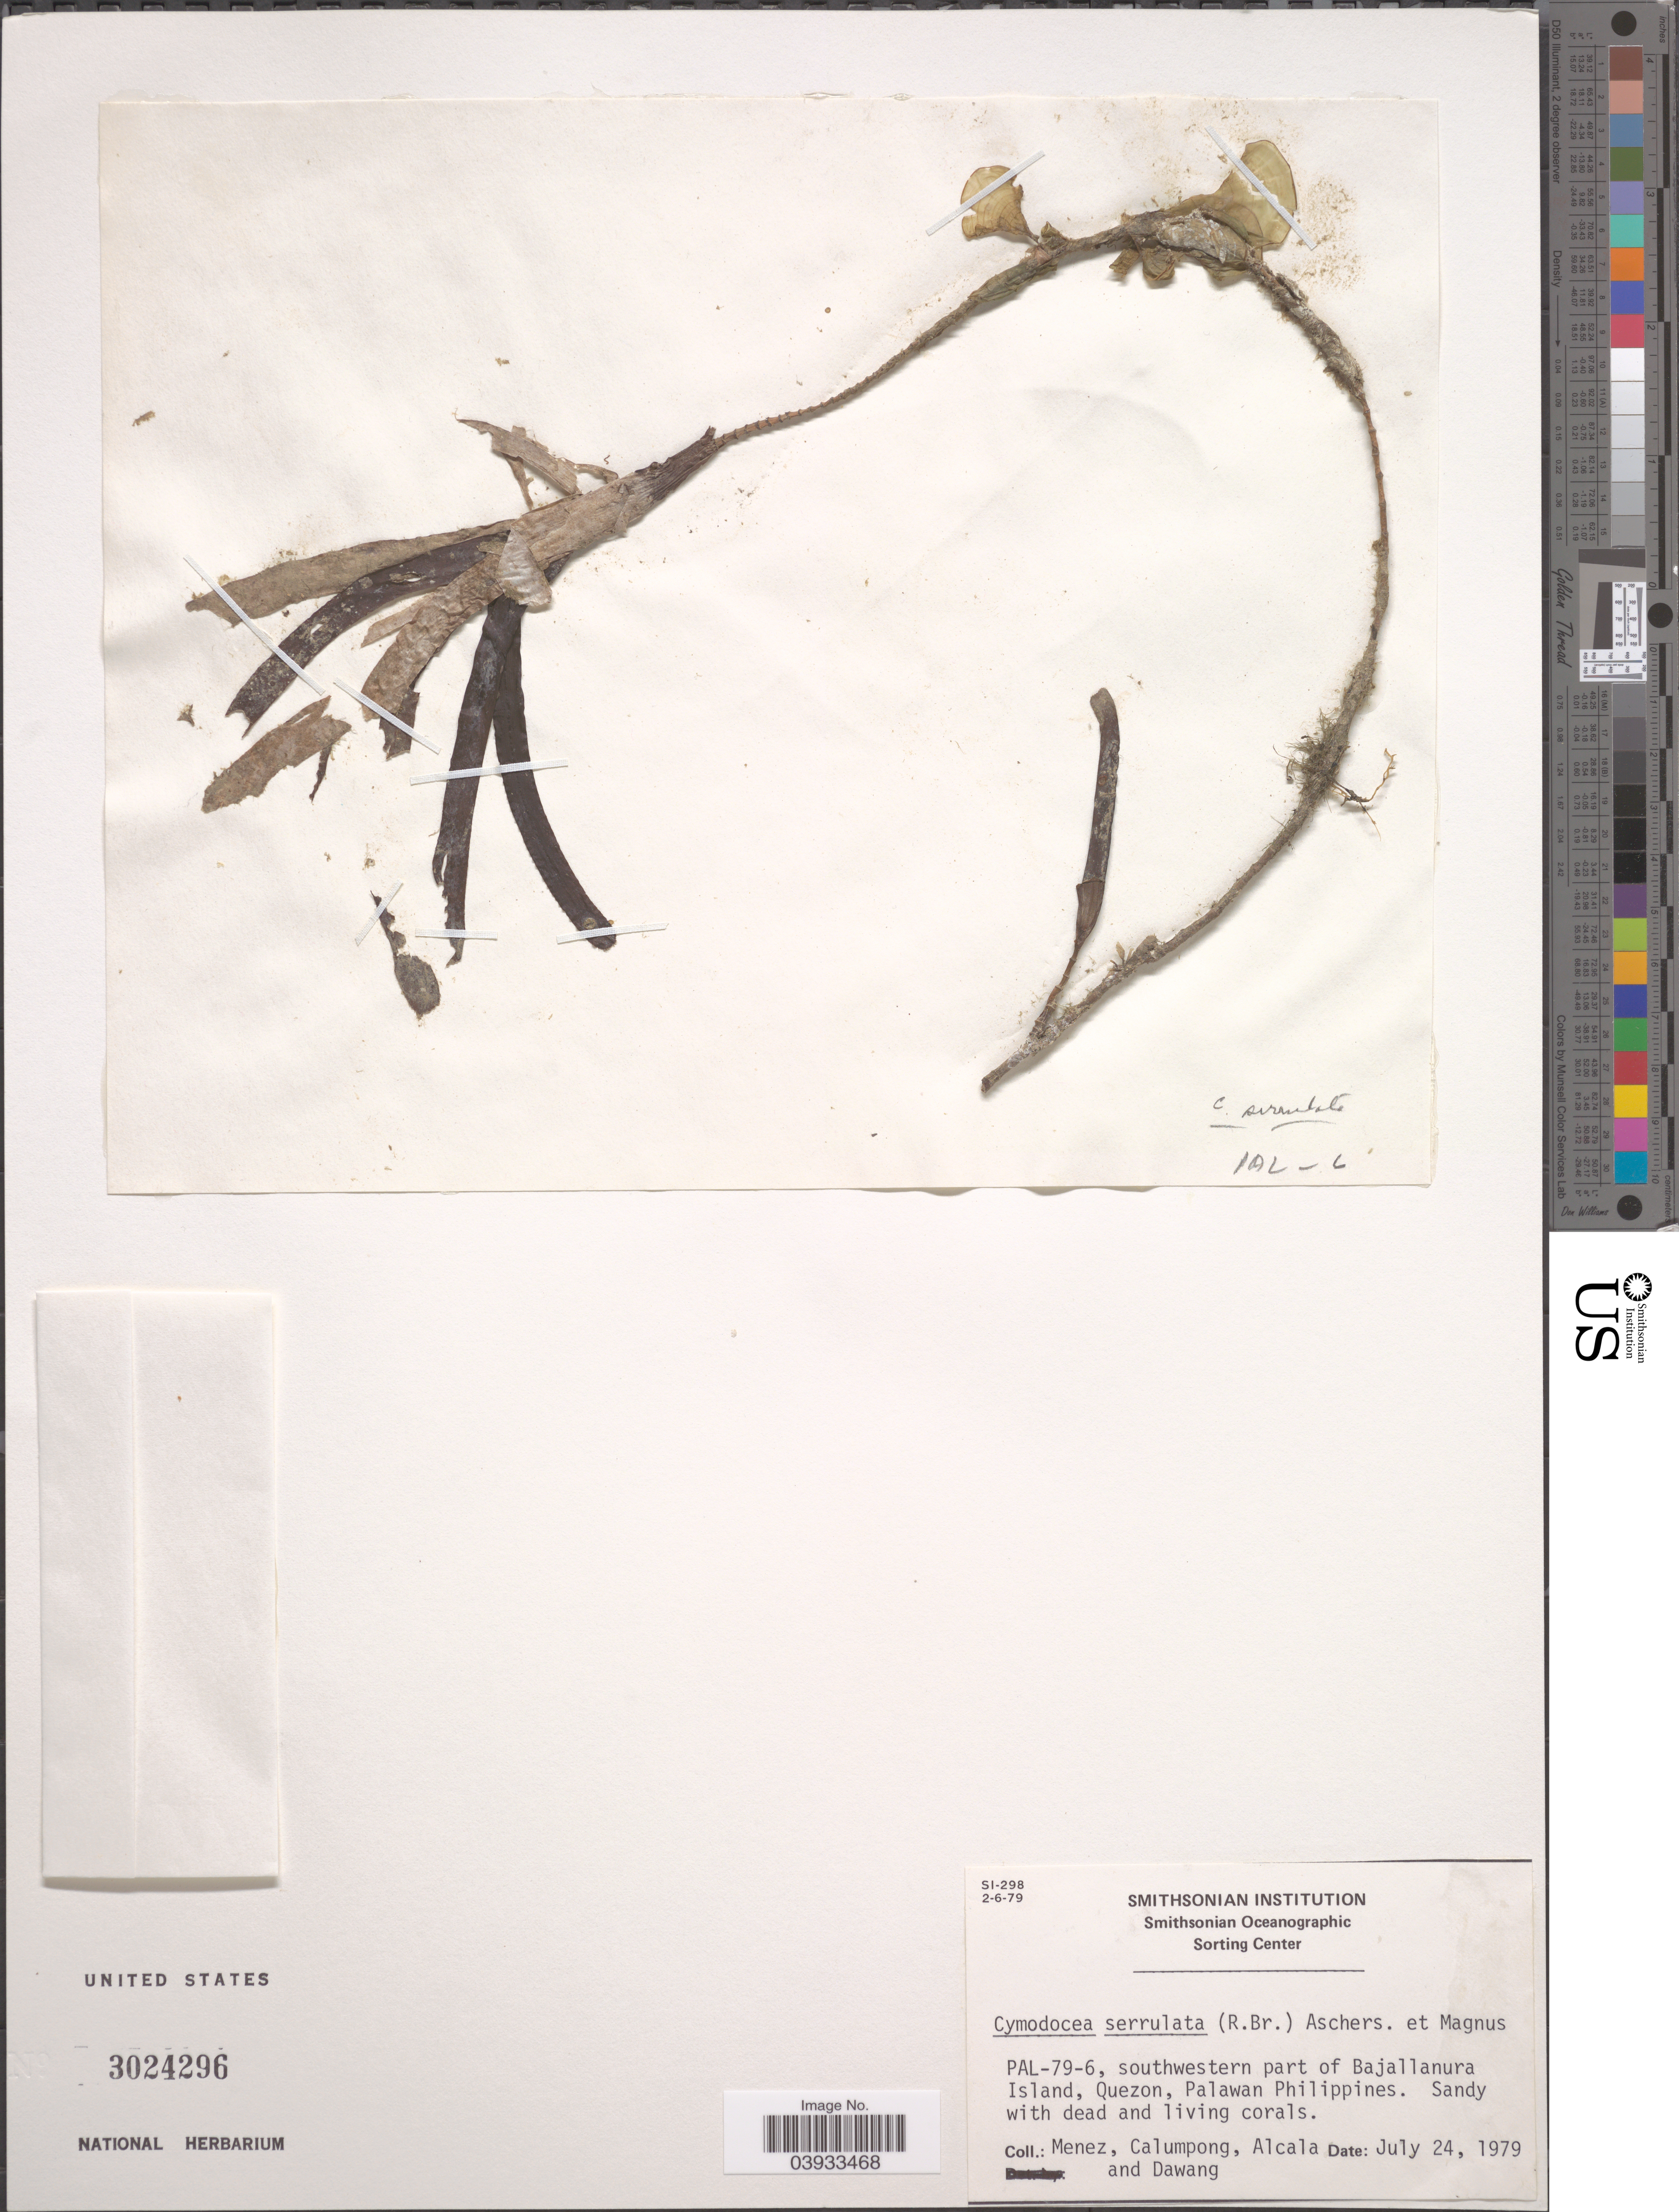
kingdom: Plantae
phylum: Tracheophyta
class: Liliopsida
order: Alismatales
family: Cymodoceaceae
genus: Cymodocea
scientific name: Cymodocea serrulata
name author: (R. Br.) Magnus & Ashers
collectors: Menez, Calumpong, Alcala & Dawang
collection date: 1979-07-24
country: Philippines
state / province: Mimaropa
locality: PAL-79-6, southwestern part of Bajallanura Island, Quezon.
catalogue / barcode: US 3024296